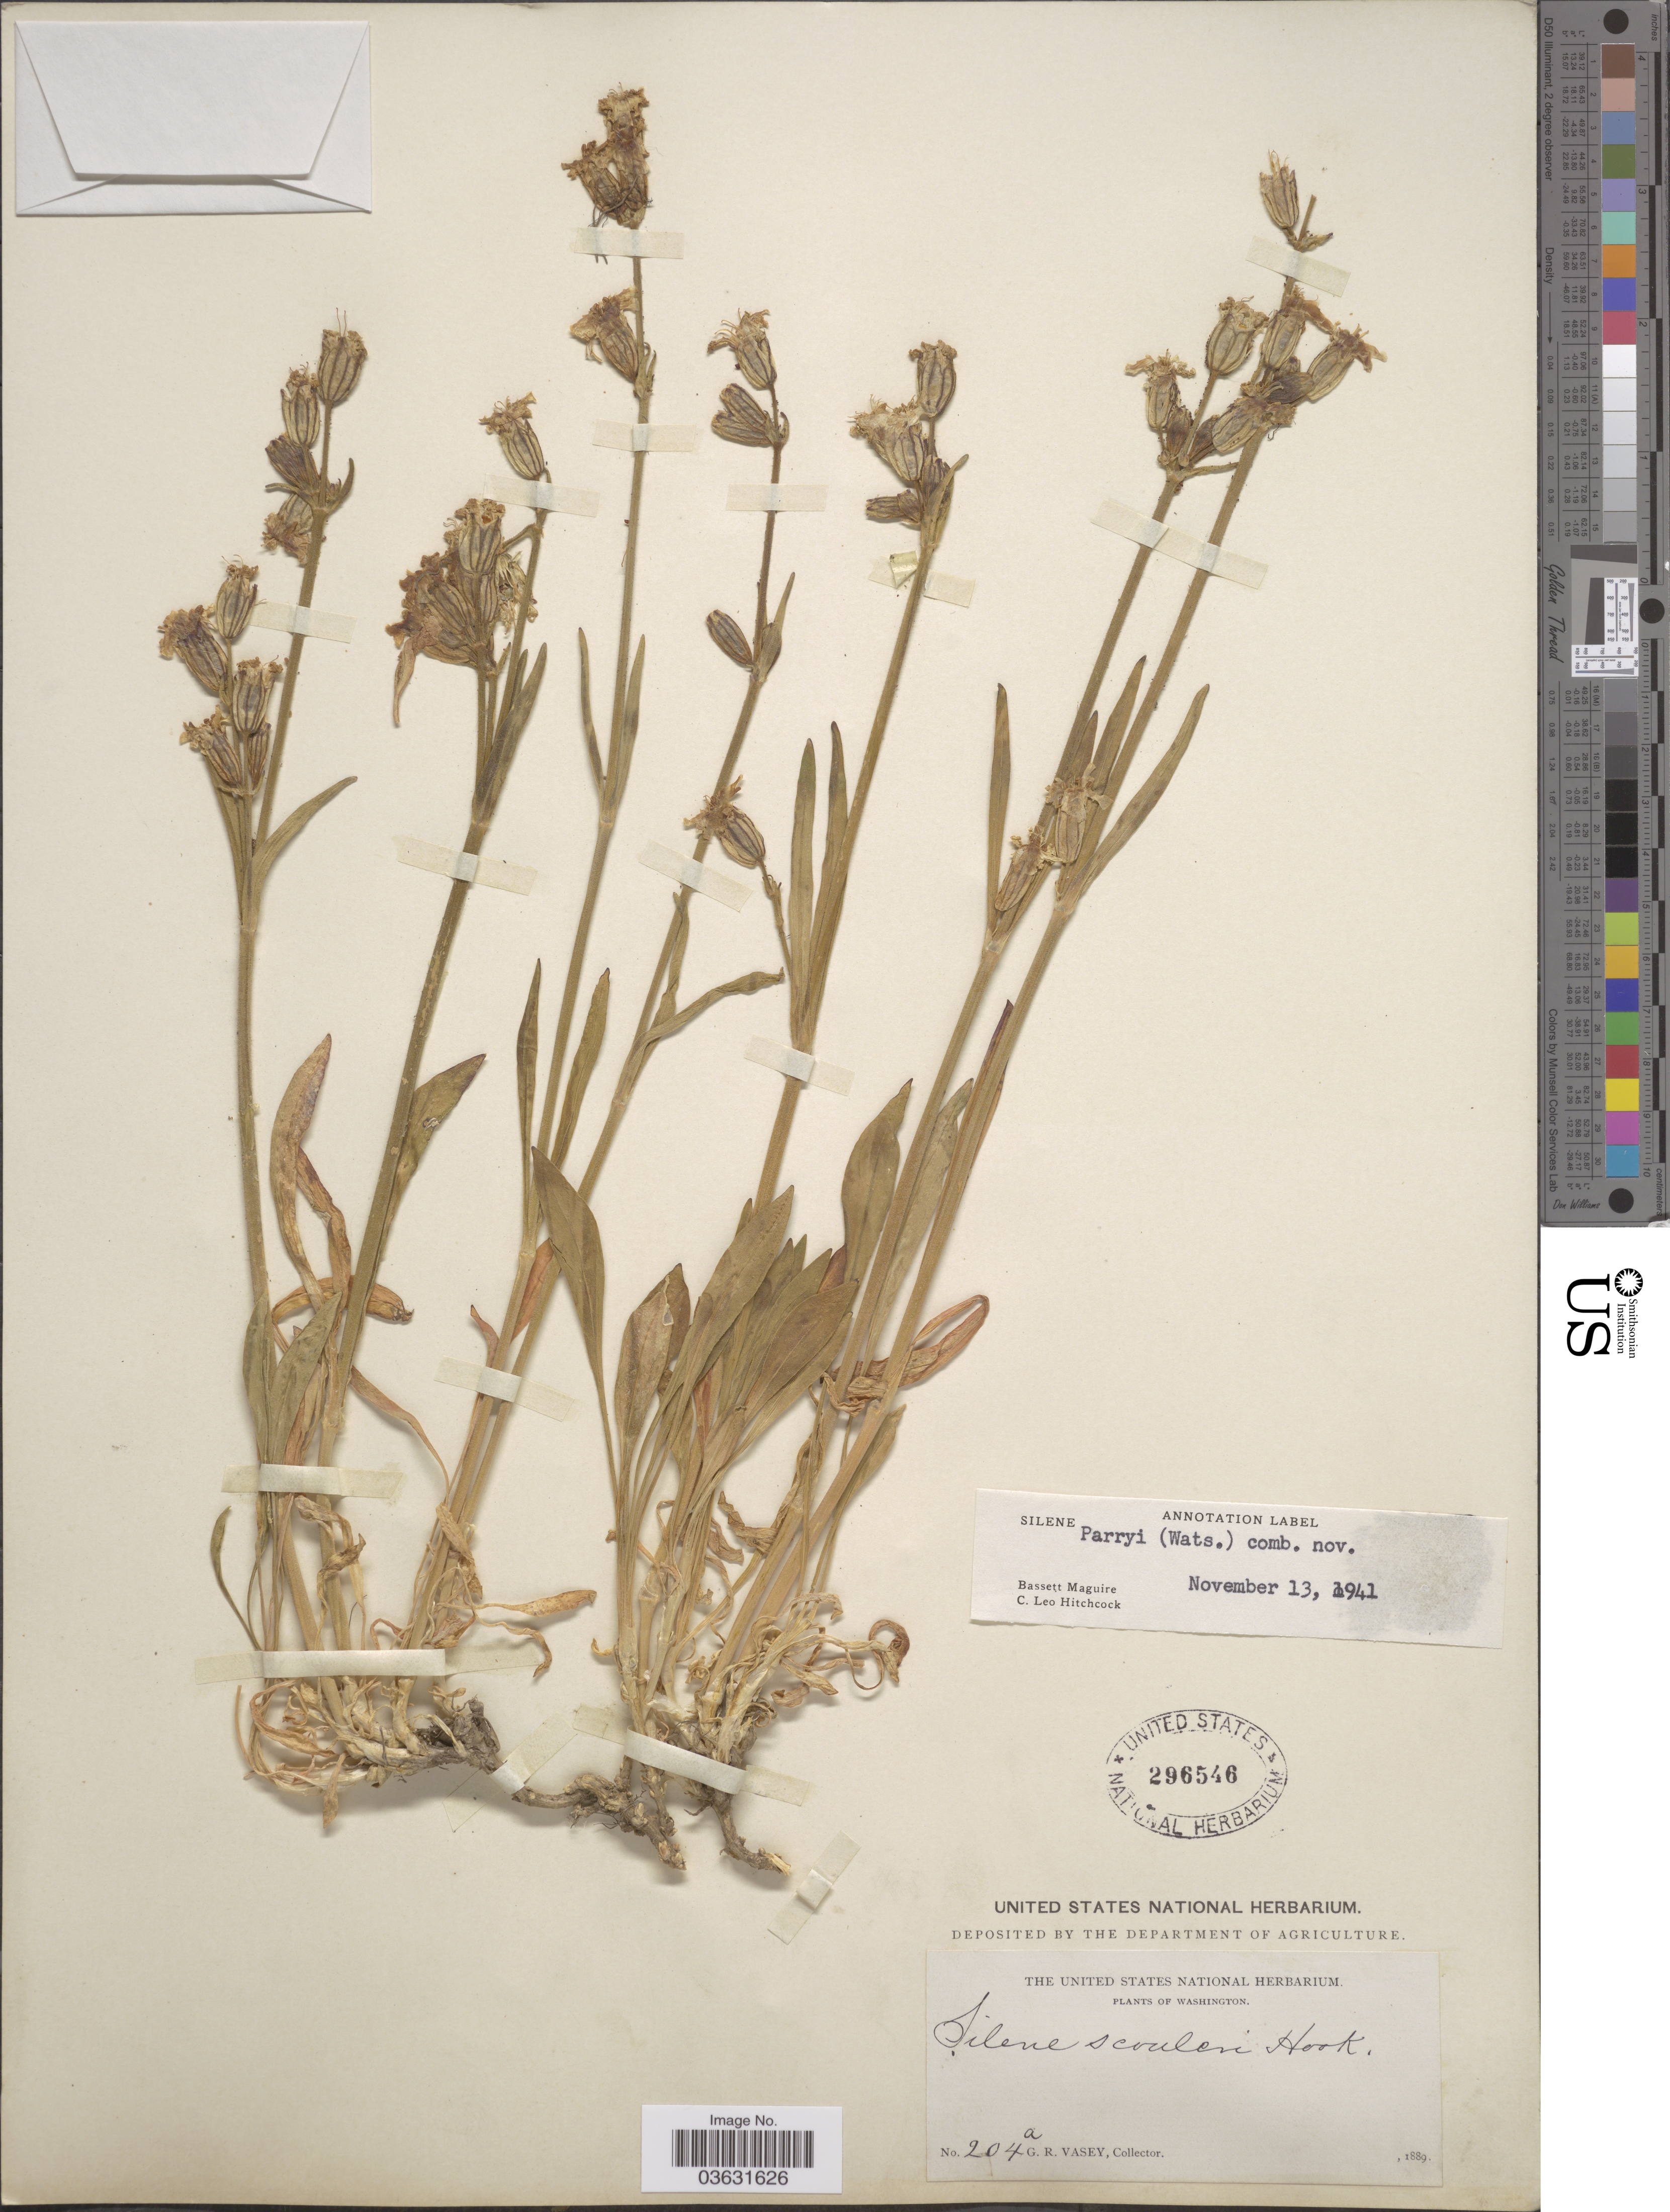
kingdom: Plantae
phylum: Tracheophyta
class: Magnoliopsida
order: Caryophyllales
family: Caryophyllaceae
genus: Silene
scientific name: Silene parryi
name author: (S. Watson) C.L. Hitchc. & Maguire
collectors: G. R. Vasey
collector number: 204a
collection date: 1889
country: United States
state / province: Washington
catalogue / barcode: US 296546